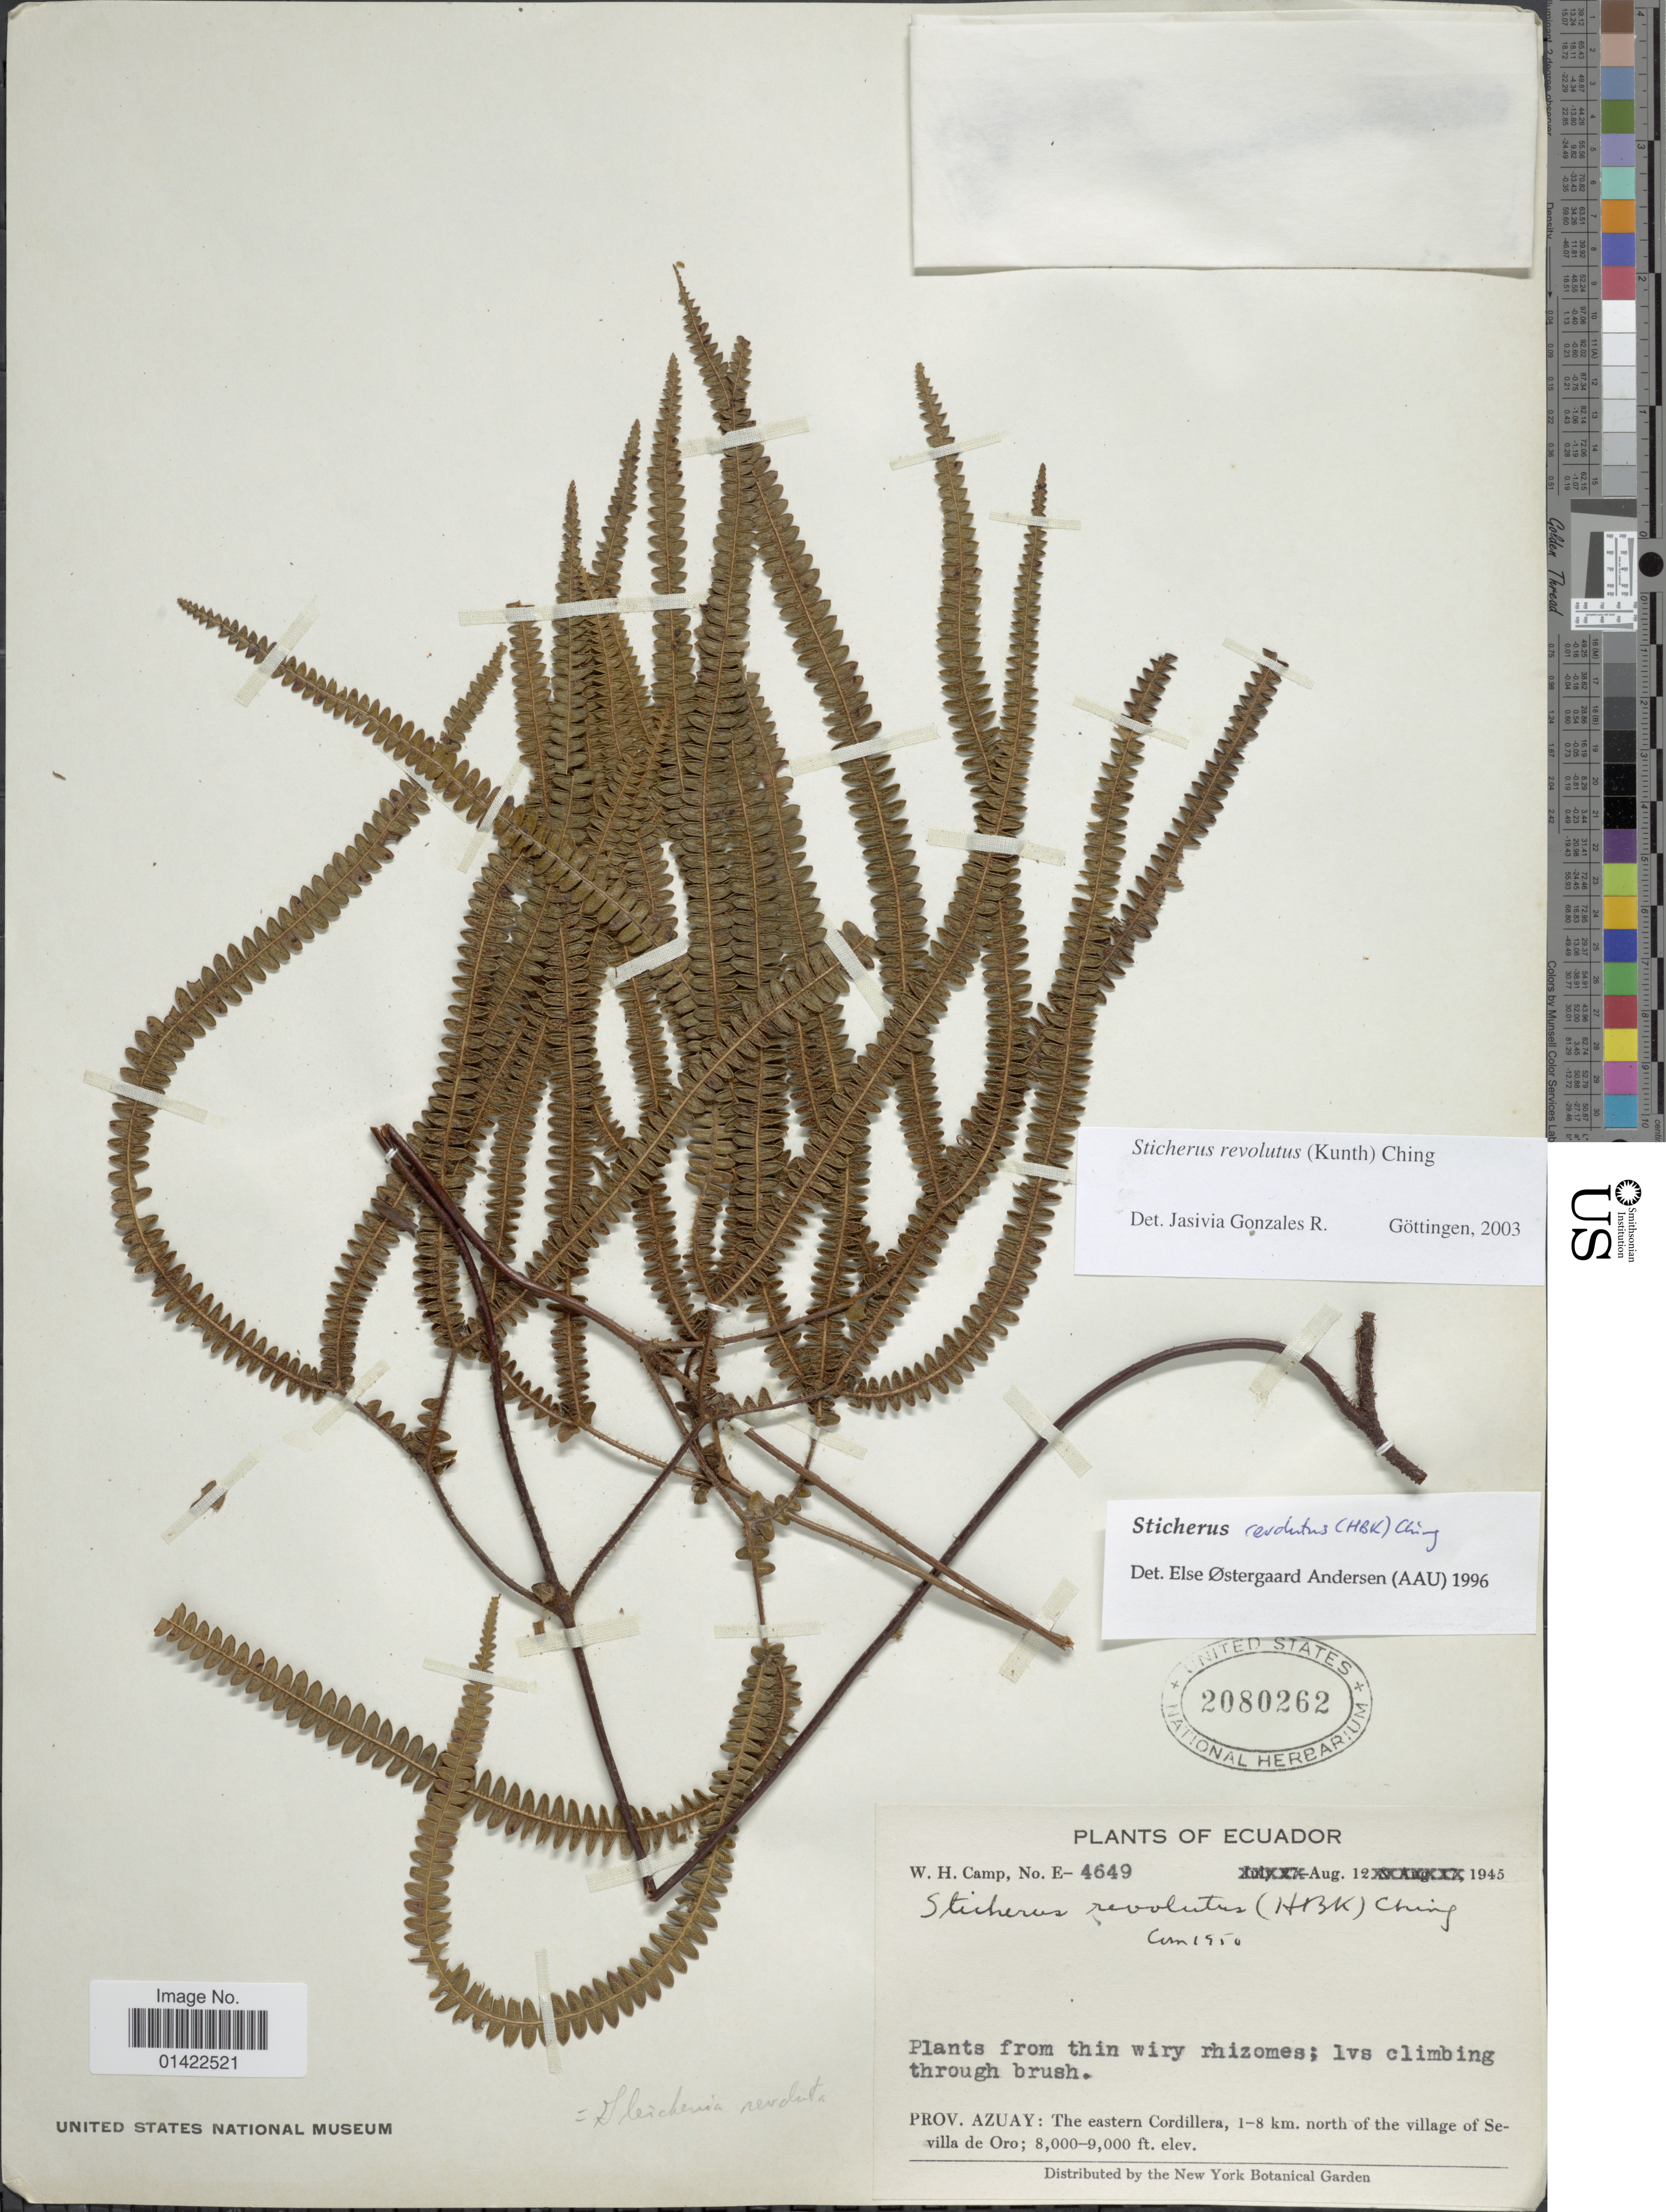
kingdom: Plantae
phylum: Tracheophyta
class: Polypodiopsida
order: Gleicheniales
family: Gleicheniaceae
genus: Sticherus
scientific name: Sticherus revolutus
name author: (Kunth) Ching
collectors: W. H. Camp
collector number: E-4649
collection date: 1945-08-12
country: Ecuador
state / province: Azuay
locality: The eastern Cordillera, 1-8 km. north of the village of Sevilla de Oro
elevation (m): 2438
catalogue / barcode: US 2080262